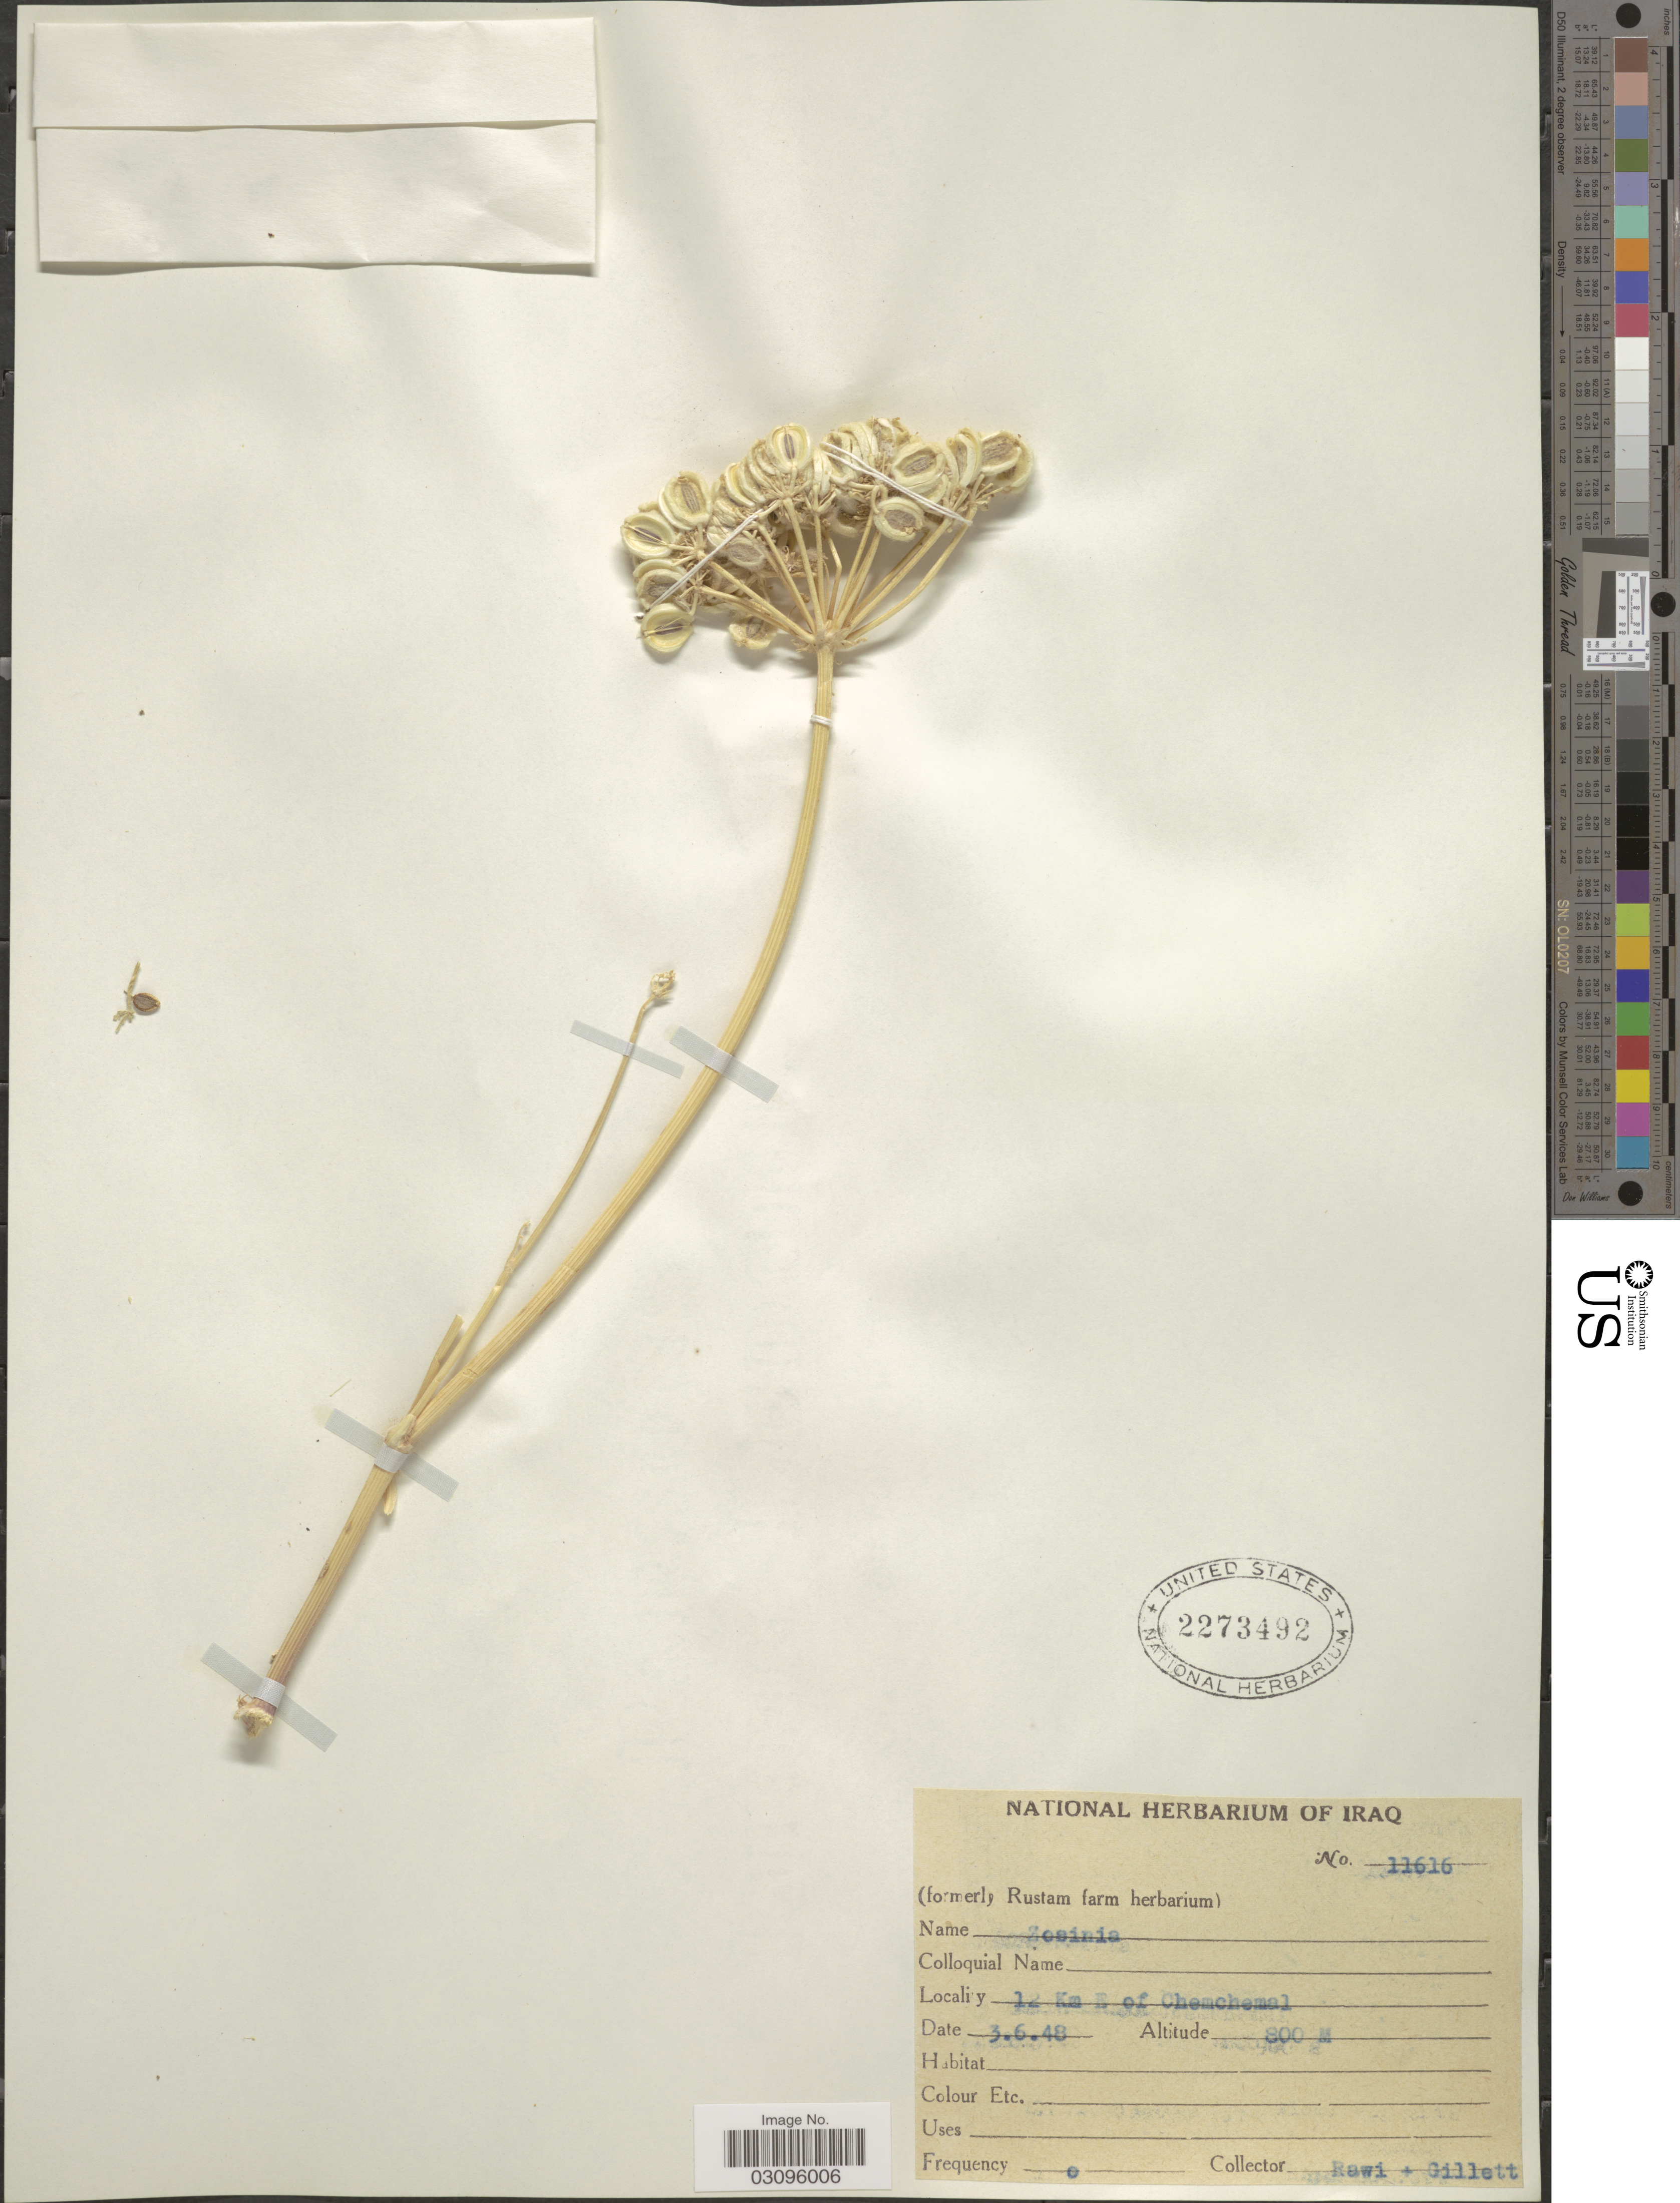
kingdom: Plantae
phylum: Tracheophyta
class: Magnoliopsida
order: Apiales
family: Apiaceae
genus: Zosima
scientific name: Zosima sp.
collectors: -. Rawi & Gillett, --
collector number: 11616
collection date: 1948-06-03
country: Iraq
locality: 12 Km E of Chemchemal.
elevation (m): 800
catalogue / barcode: US 2273492